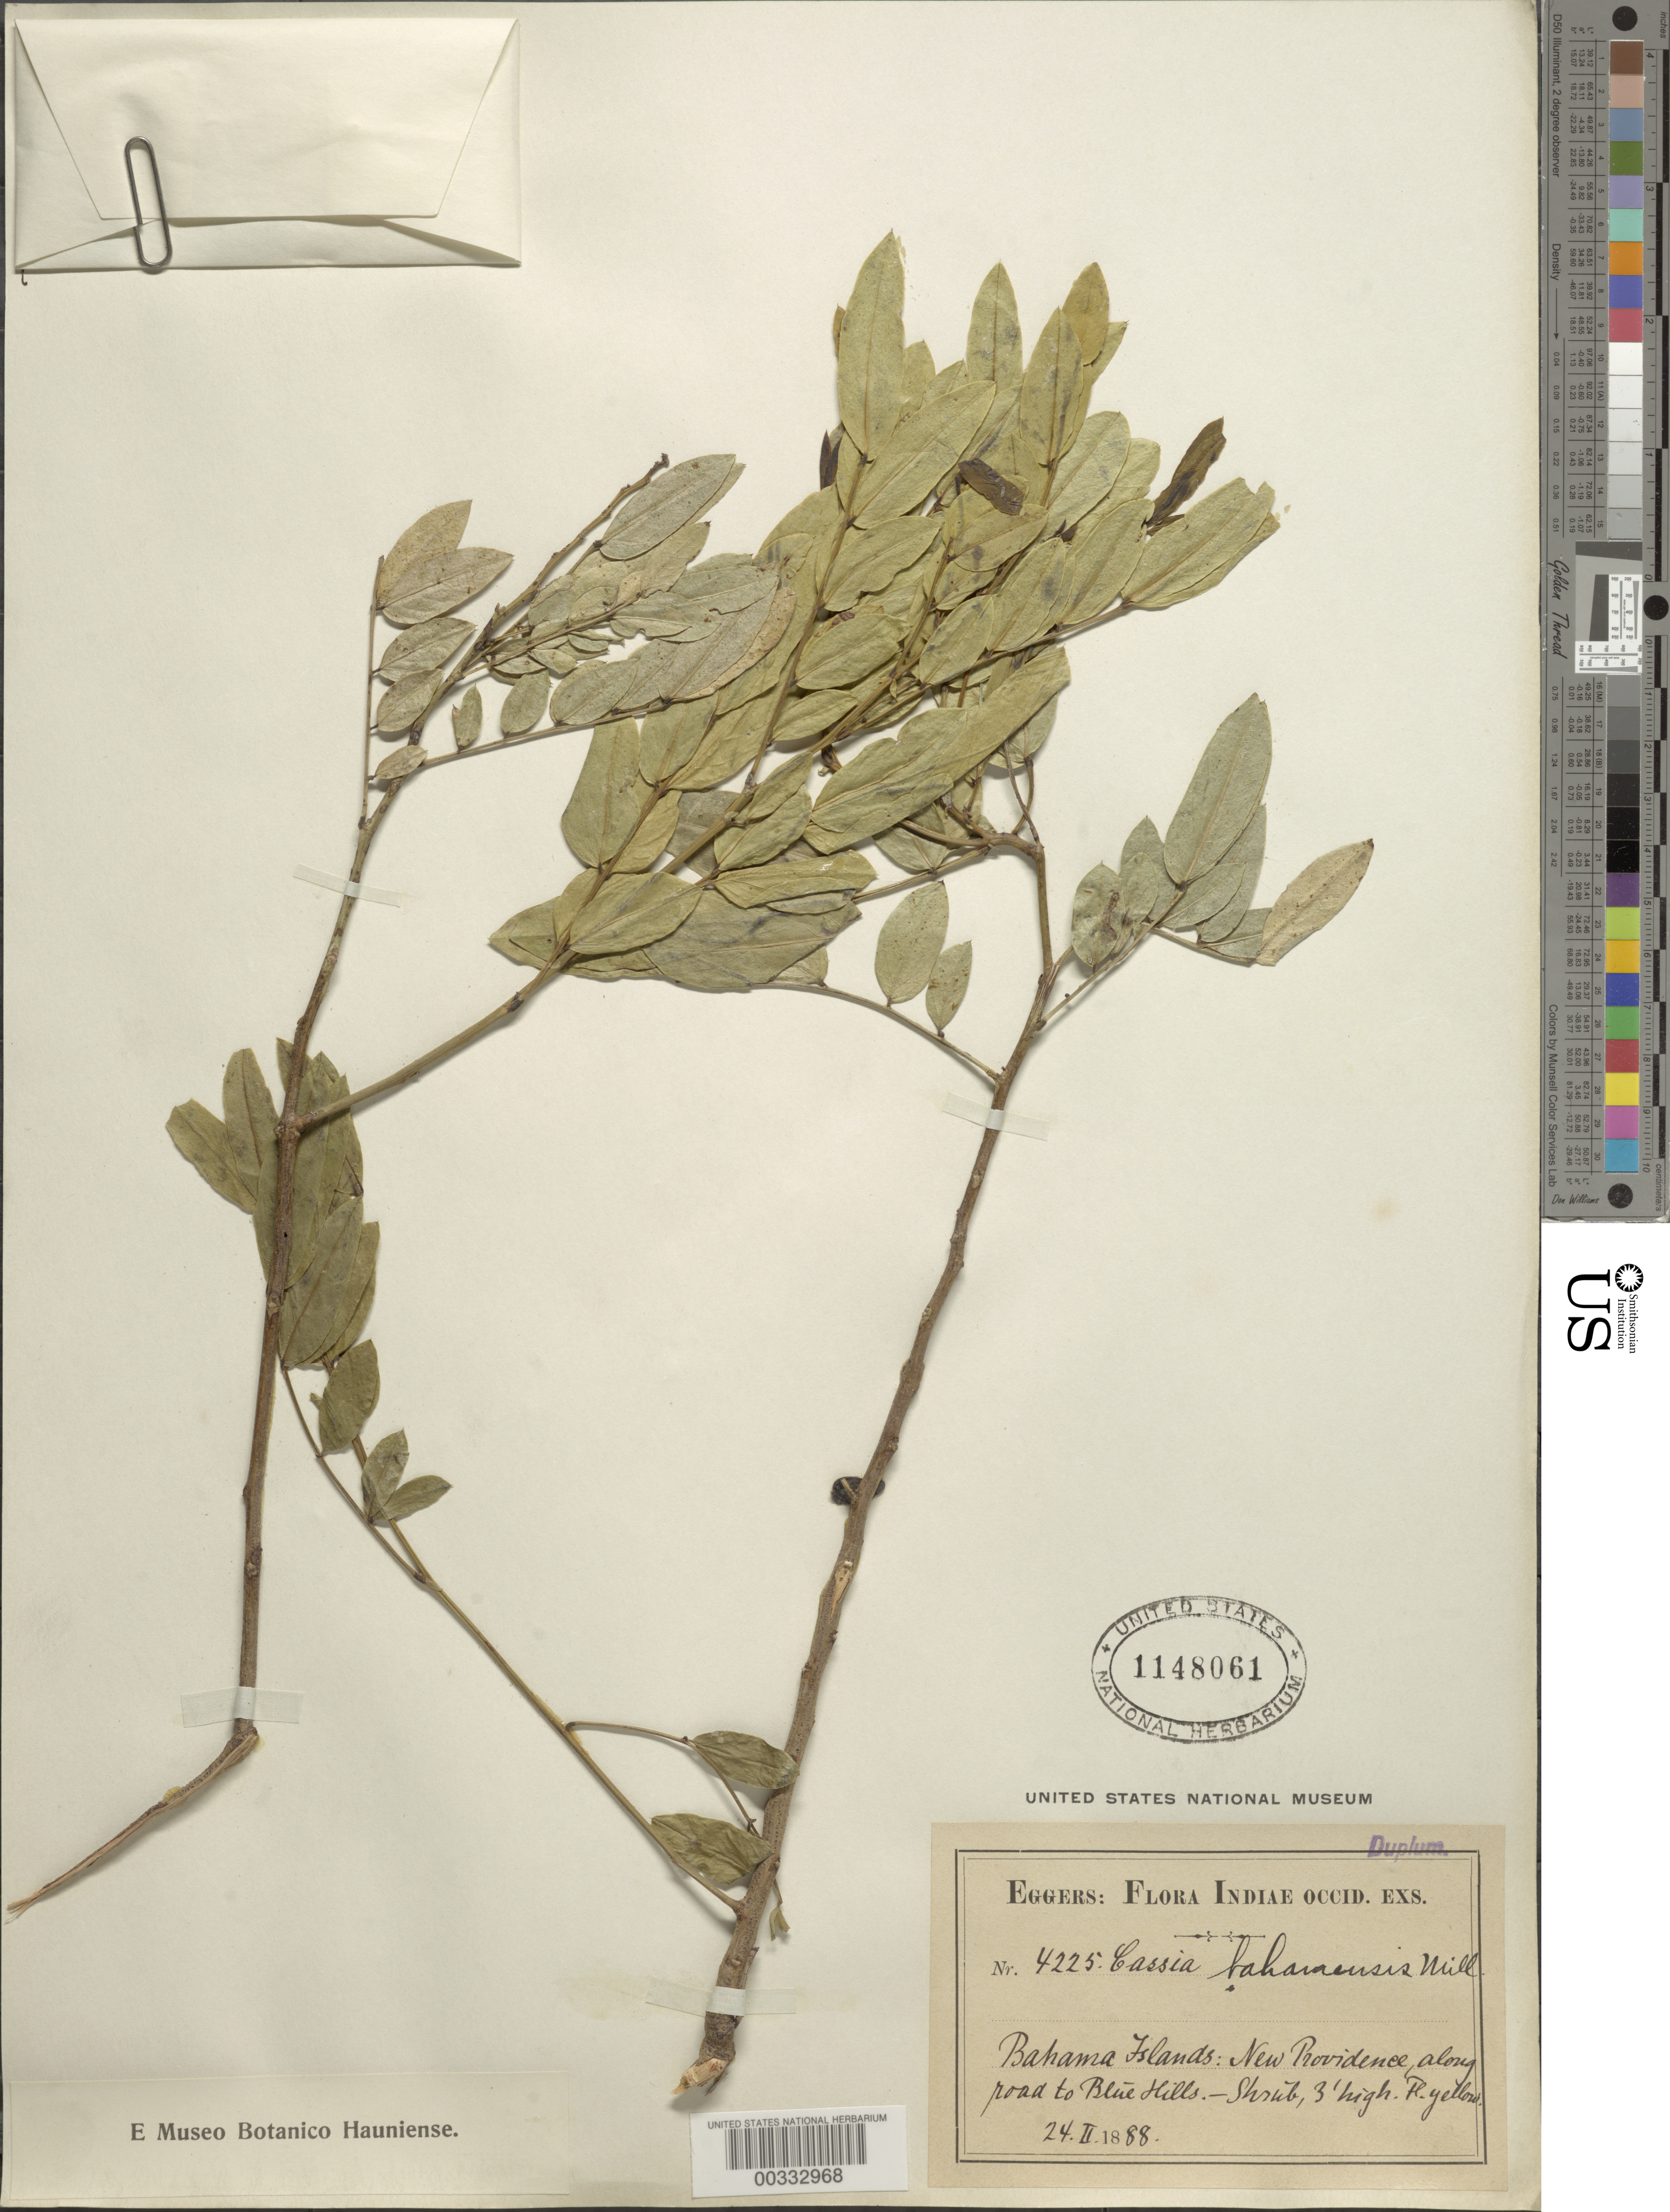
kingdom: Plantae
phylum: Tracheophyta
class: Magnoliopsida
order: Fabales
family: Fabaceae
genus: Senna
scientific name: Senna ligustrina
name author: (L.) H.S. Irwin & Barneby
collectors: H. F. A. von Eggers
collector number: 4225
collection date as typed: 24 Feb 1888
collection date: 1888-02-24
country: Bahamas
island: New Providence Island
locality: Along road to blue hills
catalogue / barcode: US 1148061